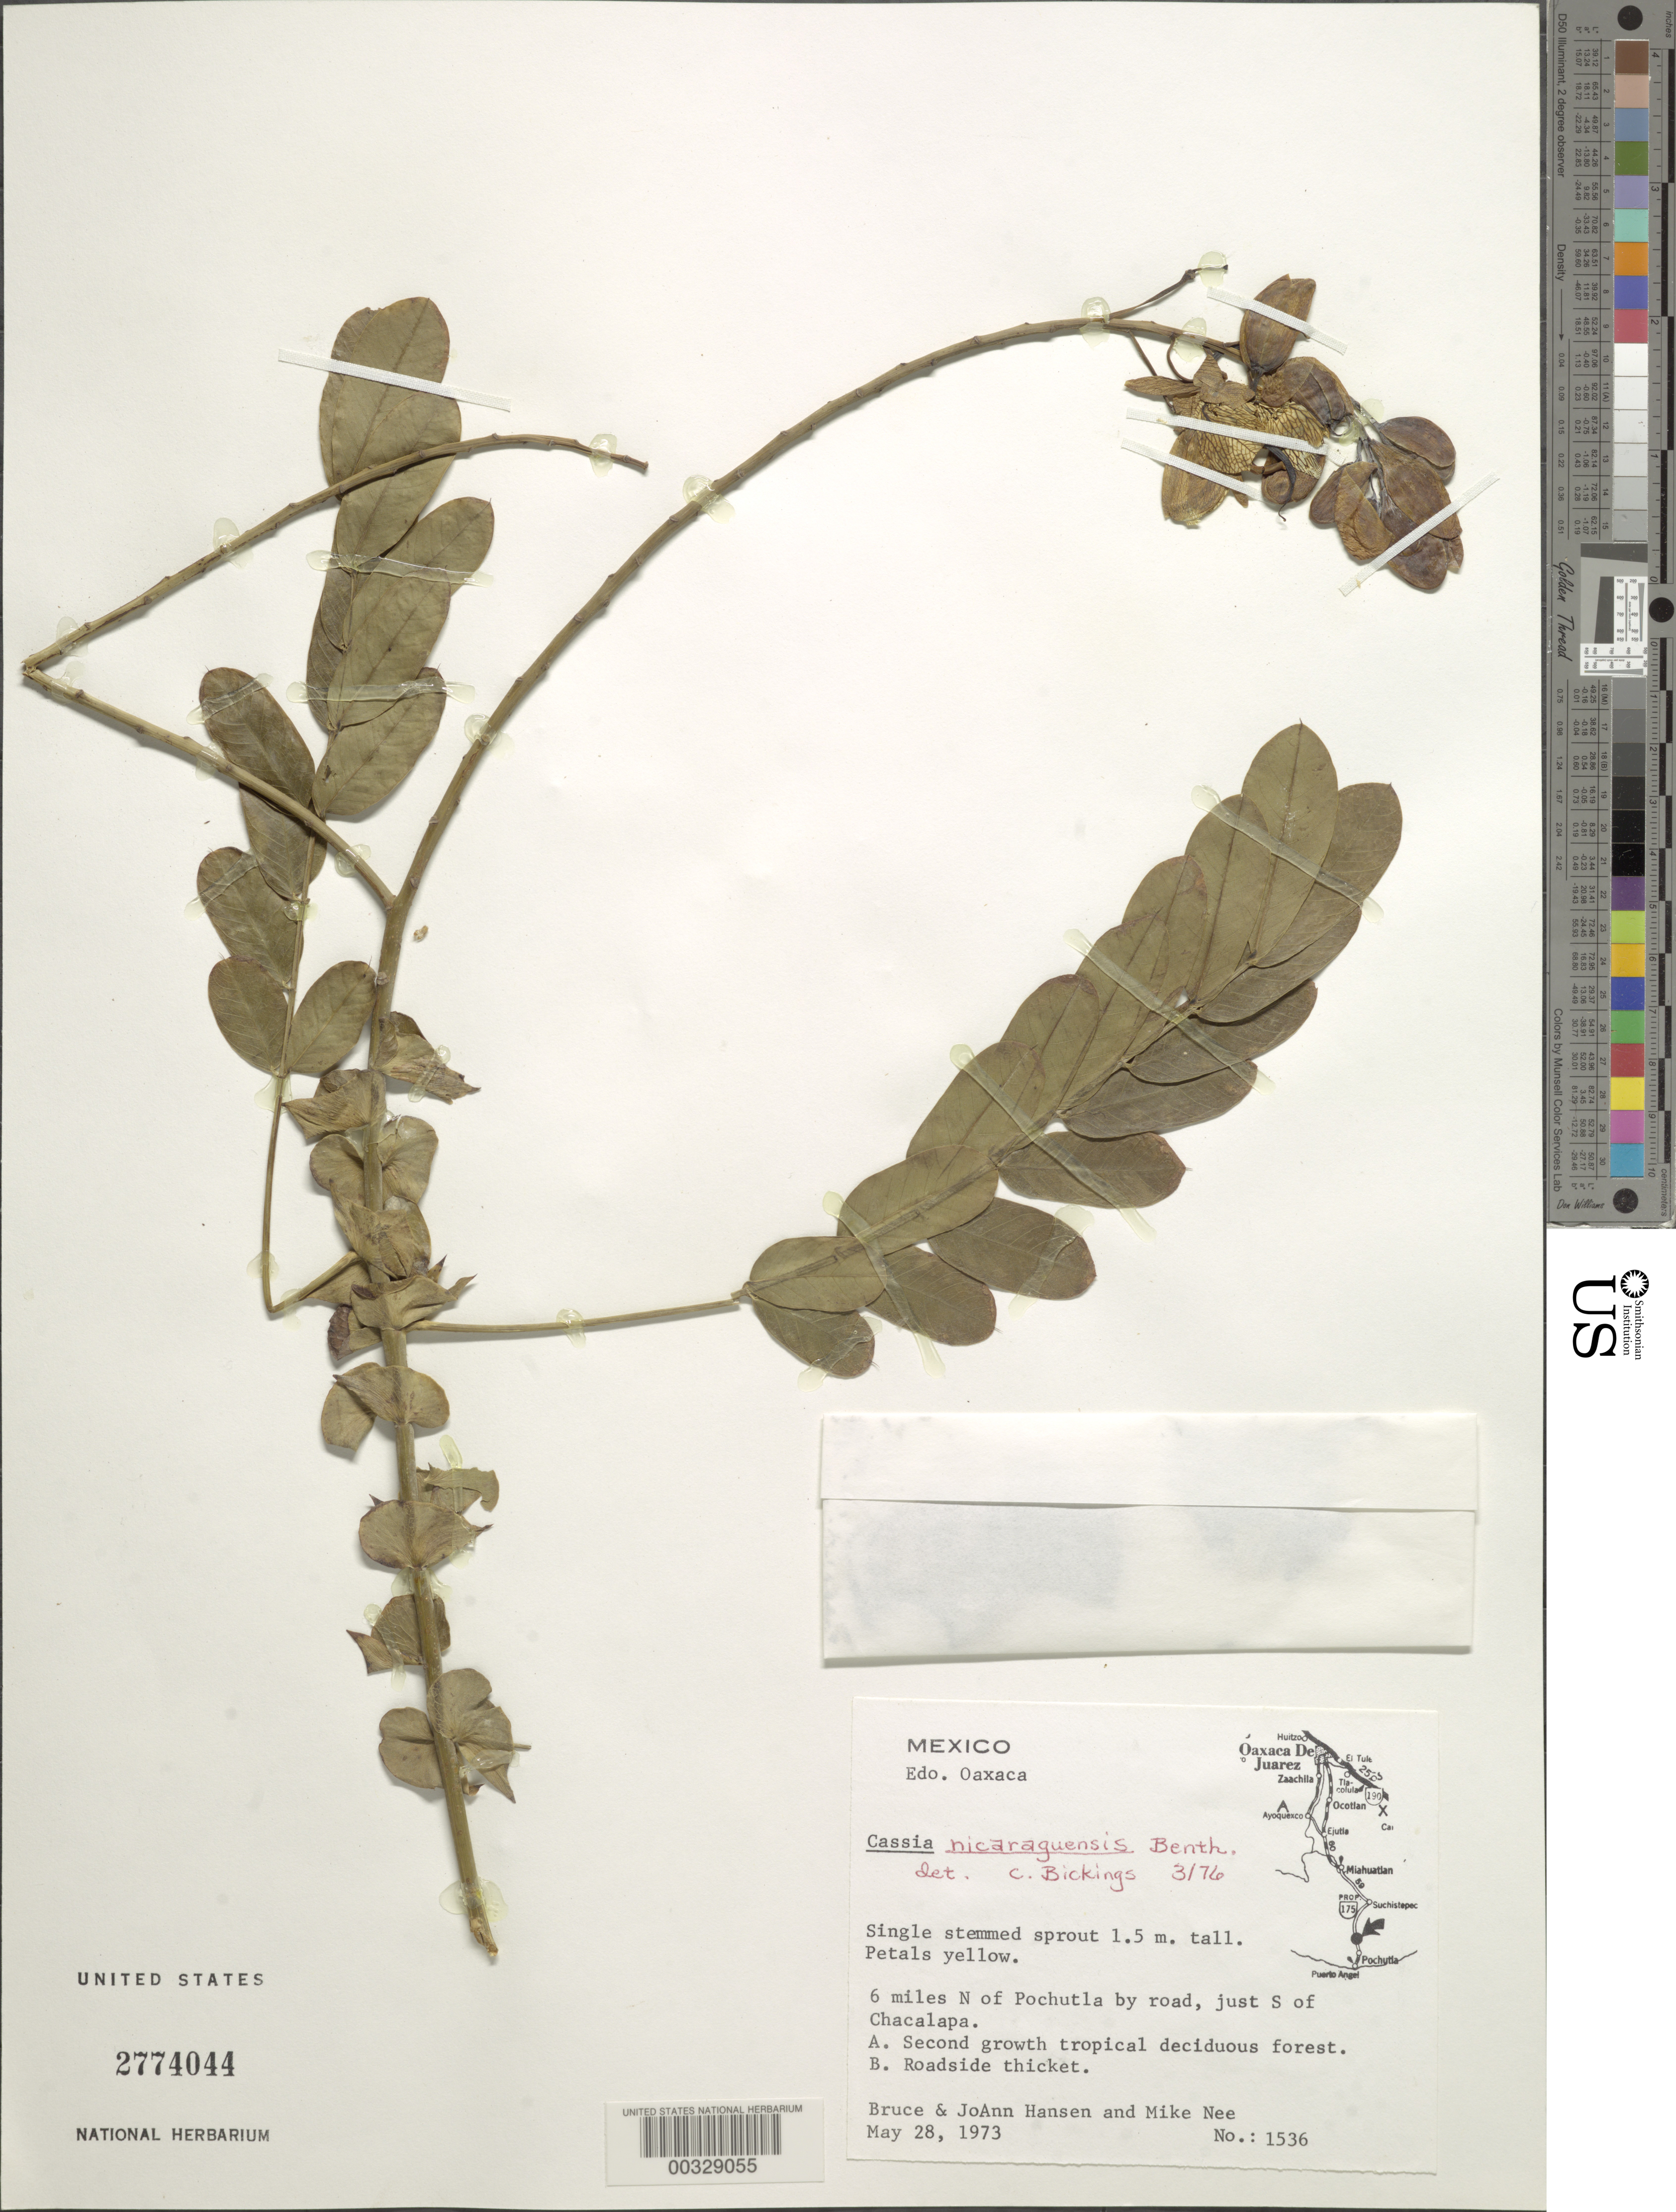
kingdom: Plantae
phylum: Tracheophyta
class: Magnoliopsida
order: Fabales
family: Fabaceae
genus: Senna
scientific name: Senna nicaraguensis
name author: (Benth.) H.S. Irwin & Barneby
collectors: B. Hansen, J. Hansen & M. Nee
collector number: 1536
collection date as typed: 28 May 1973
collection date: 1973-05-28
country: Mexico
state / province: Oaxaca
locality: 6 mi. N of Pochutla by road. Just S of Chacalapa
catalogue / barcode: US 2774044